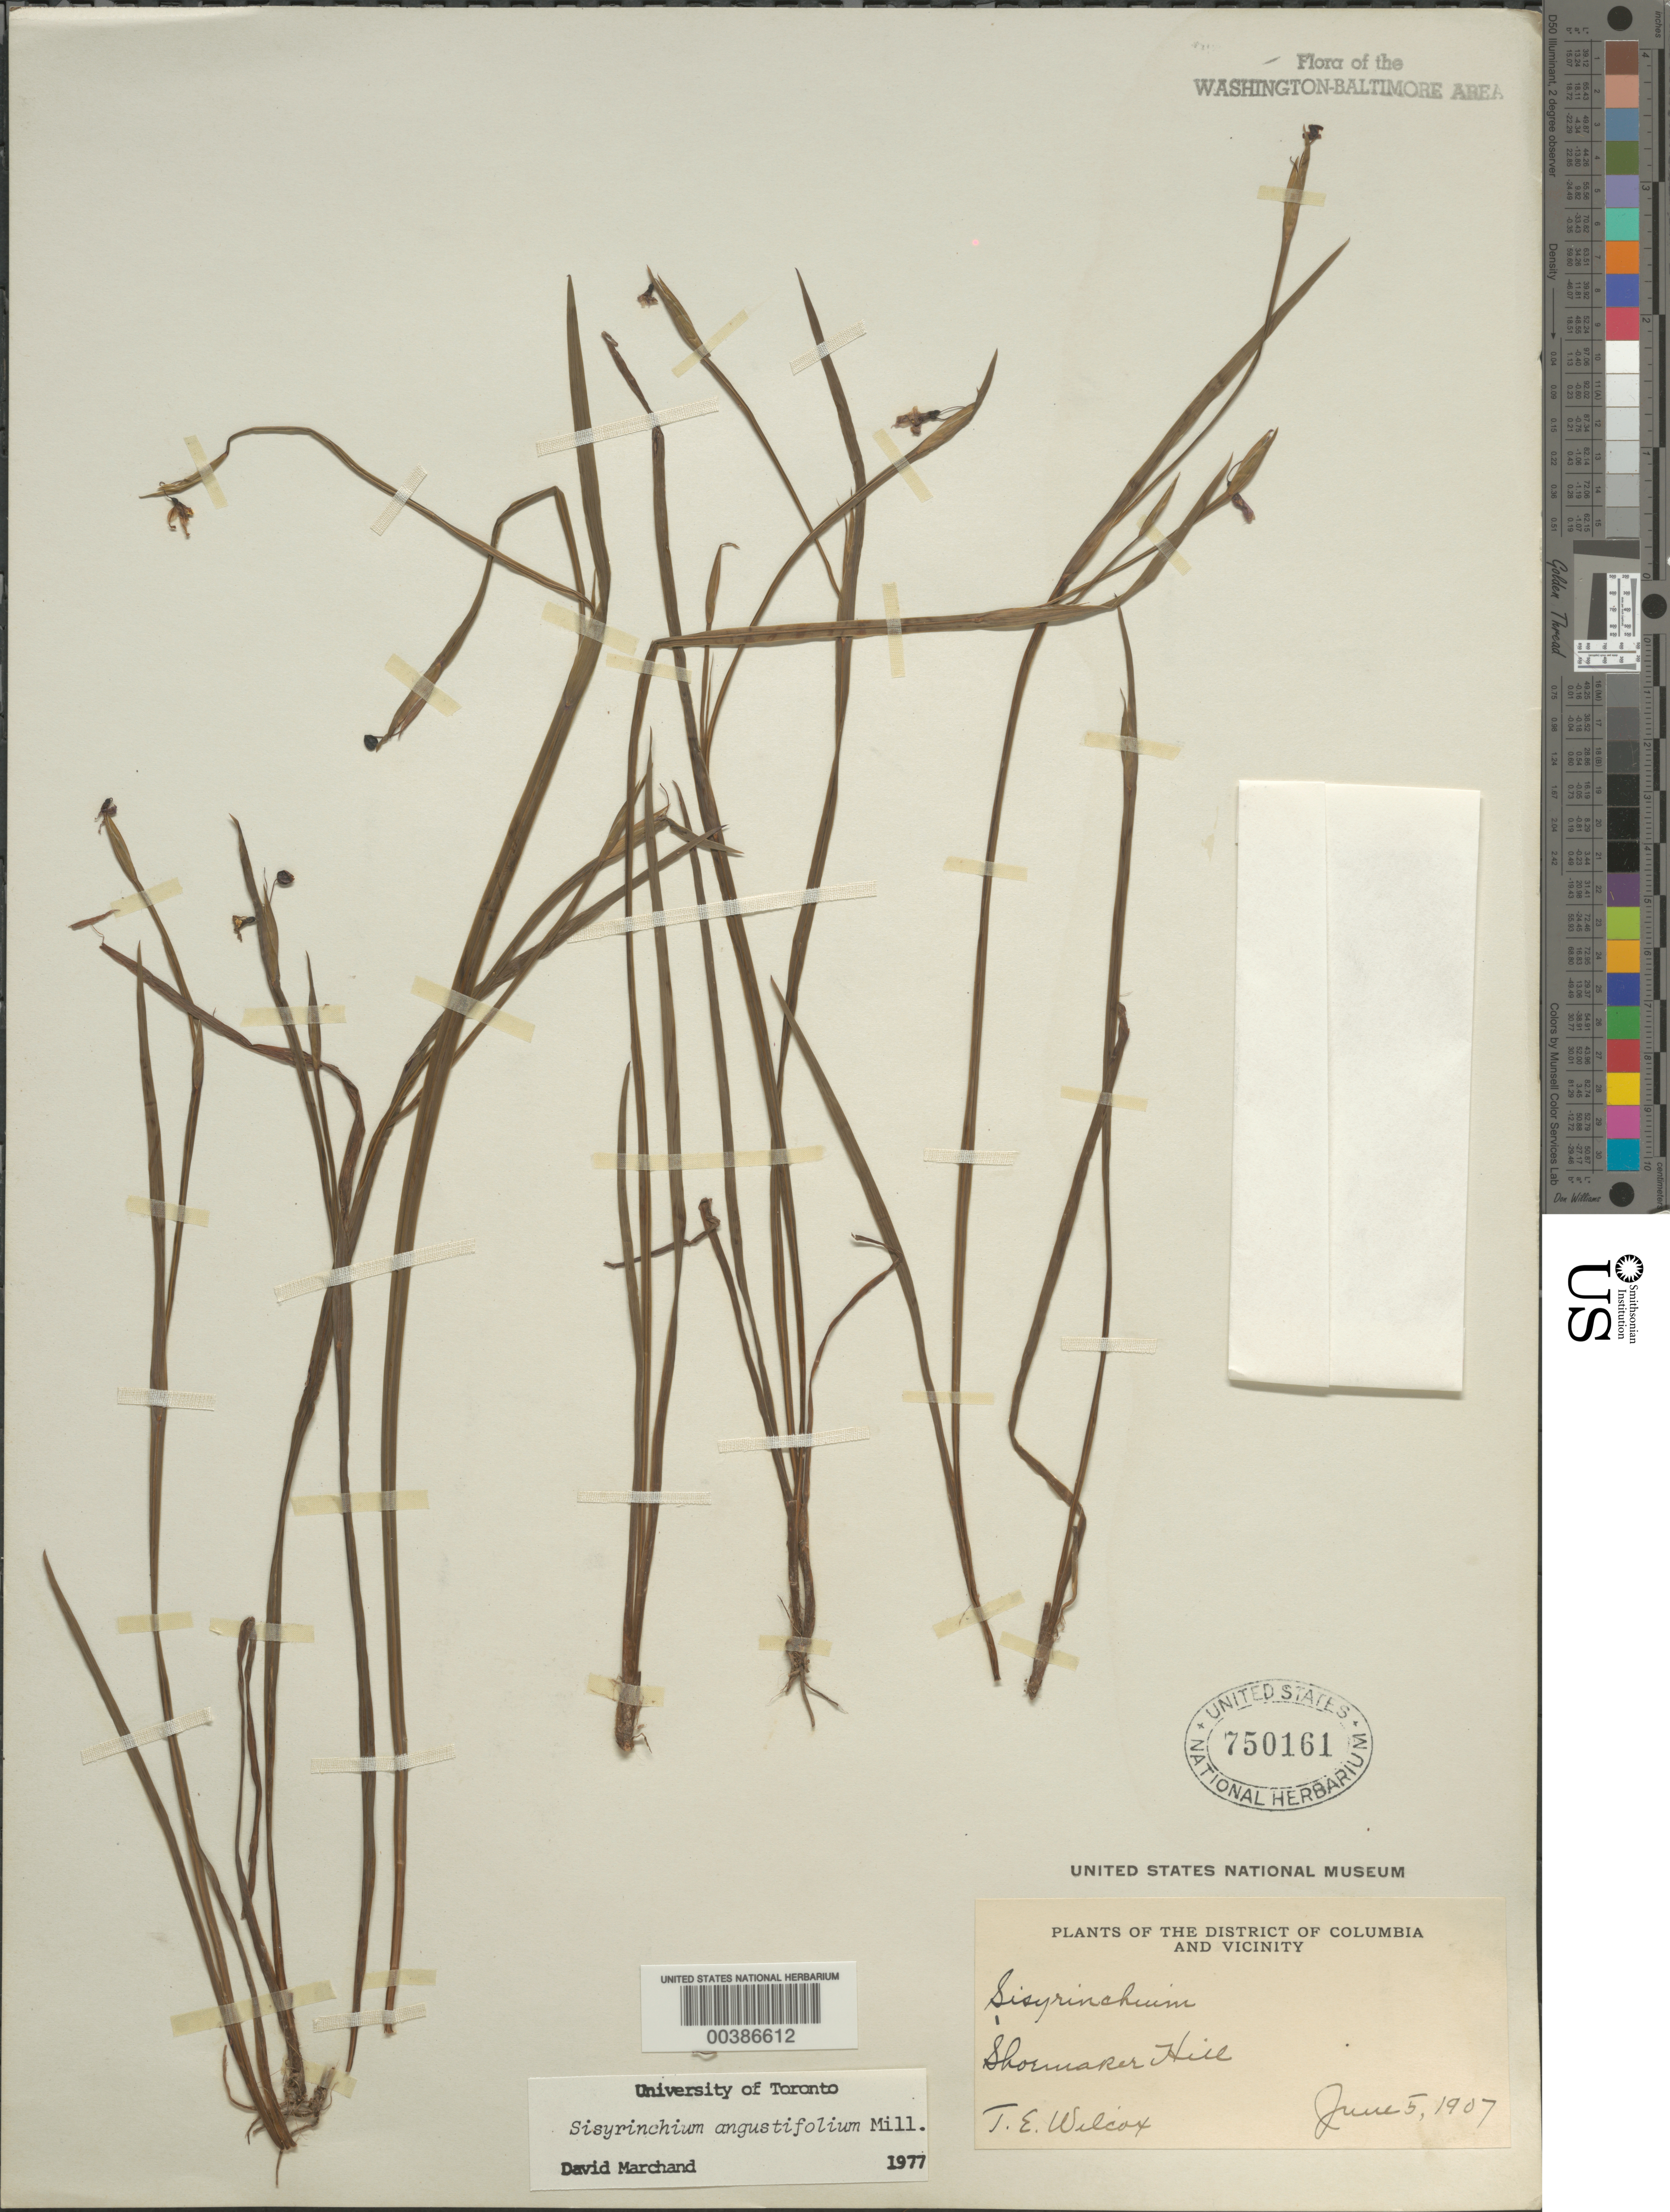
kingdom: Plantae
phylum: Tracheophyta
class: Liliopsida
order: Asparagales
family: Iridaceae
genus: Sisyrinchium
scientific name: Sisyrinchium angustifolium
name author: Mill.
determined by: Marchand, D.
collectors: T. E. Wilcox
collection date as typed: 1907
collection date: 1907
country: United States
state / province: District of Columbia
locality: Shoemaker Hill Rock Creek Park and vicinity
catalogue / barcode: US 750161